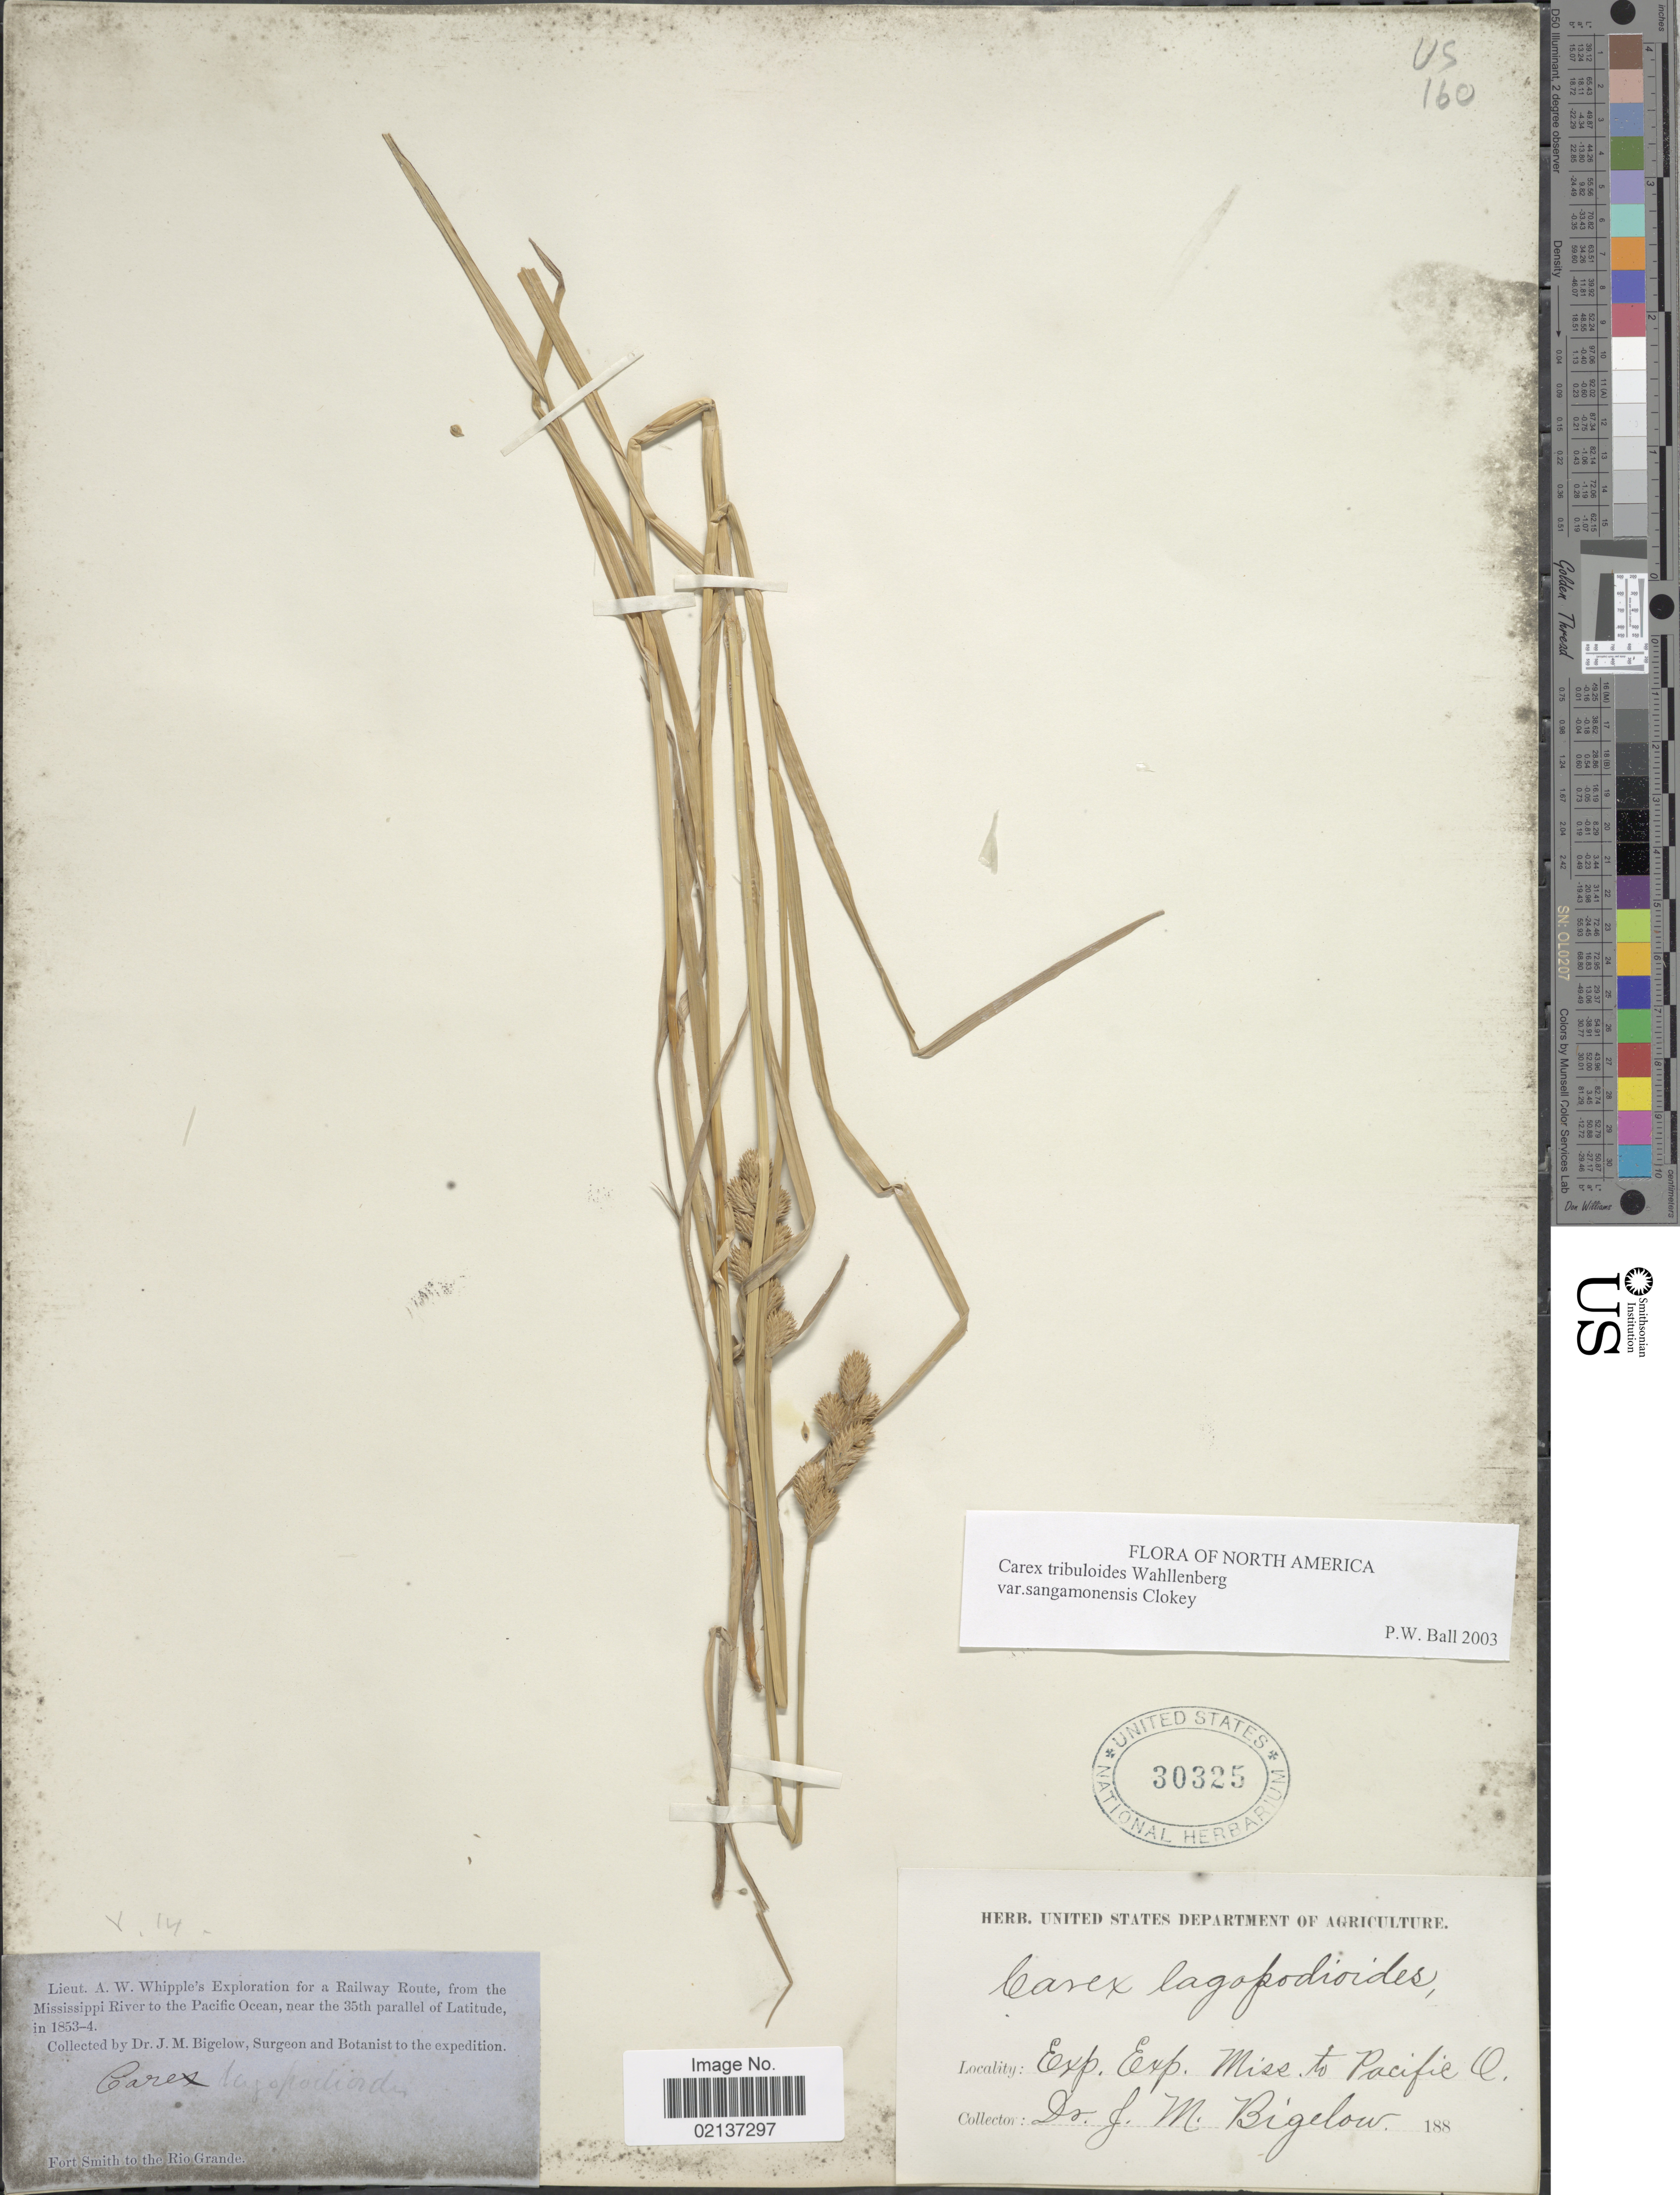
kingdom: Plantae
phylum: Tracheophyta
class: Liliopsida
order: Poales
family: Cyperaceae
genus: Carex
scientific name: Carex tribuloides var. sangamonensis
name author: Clokey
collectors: J. M. Bigelow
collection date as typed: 188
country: United States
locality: Exp. Exp. Mississippi River to the Pacific Ocean, Fort Smith to the Rio Grande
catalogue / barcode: US 30325